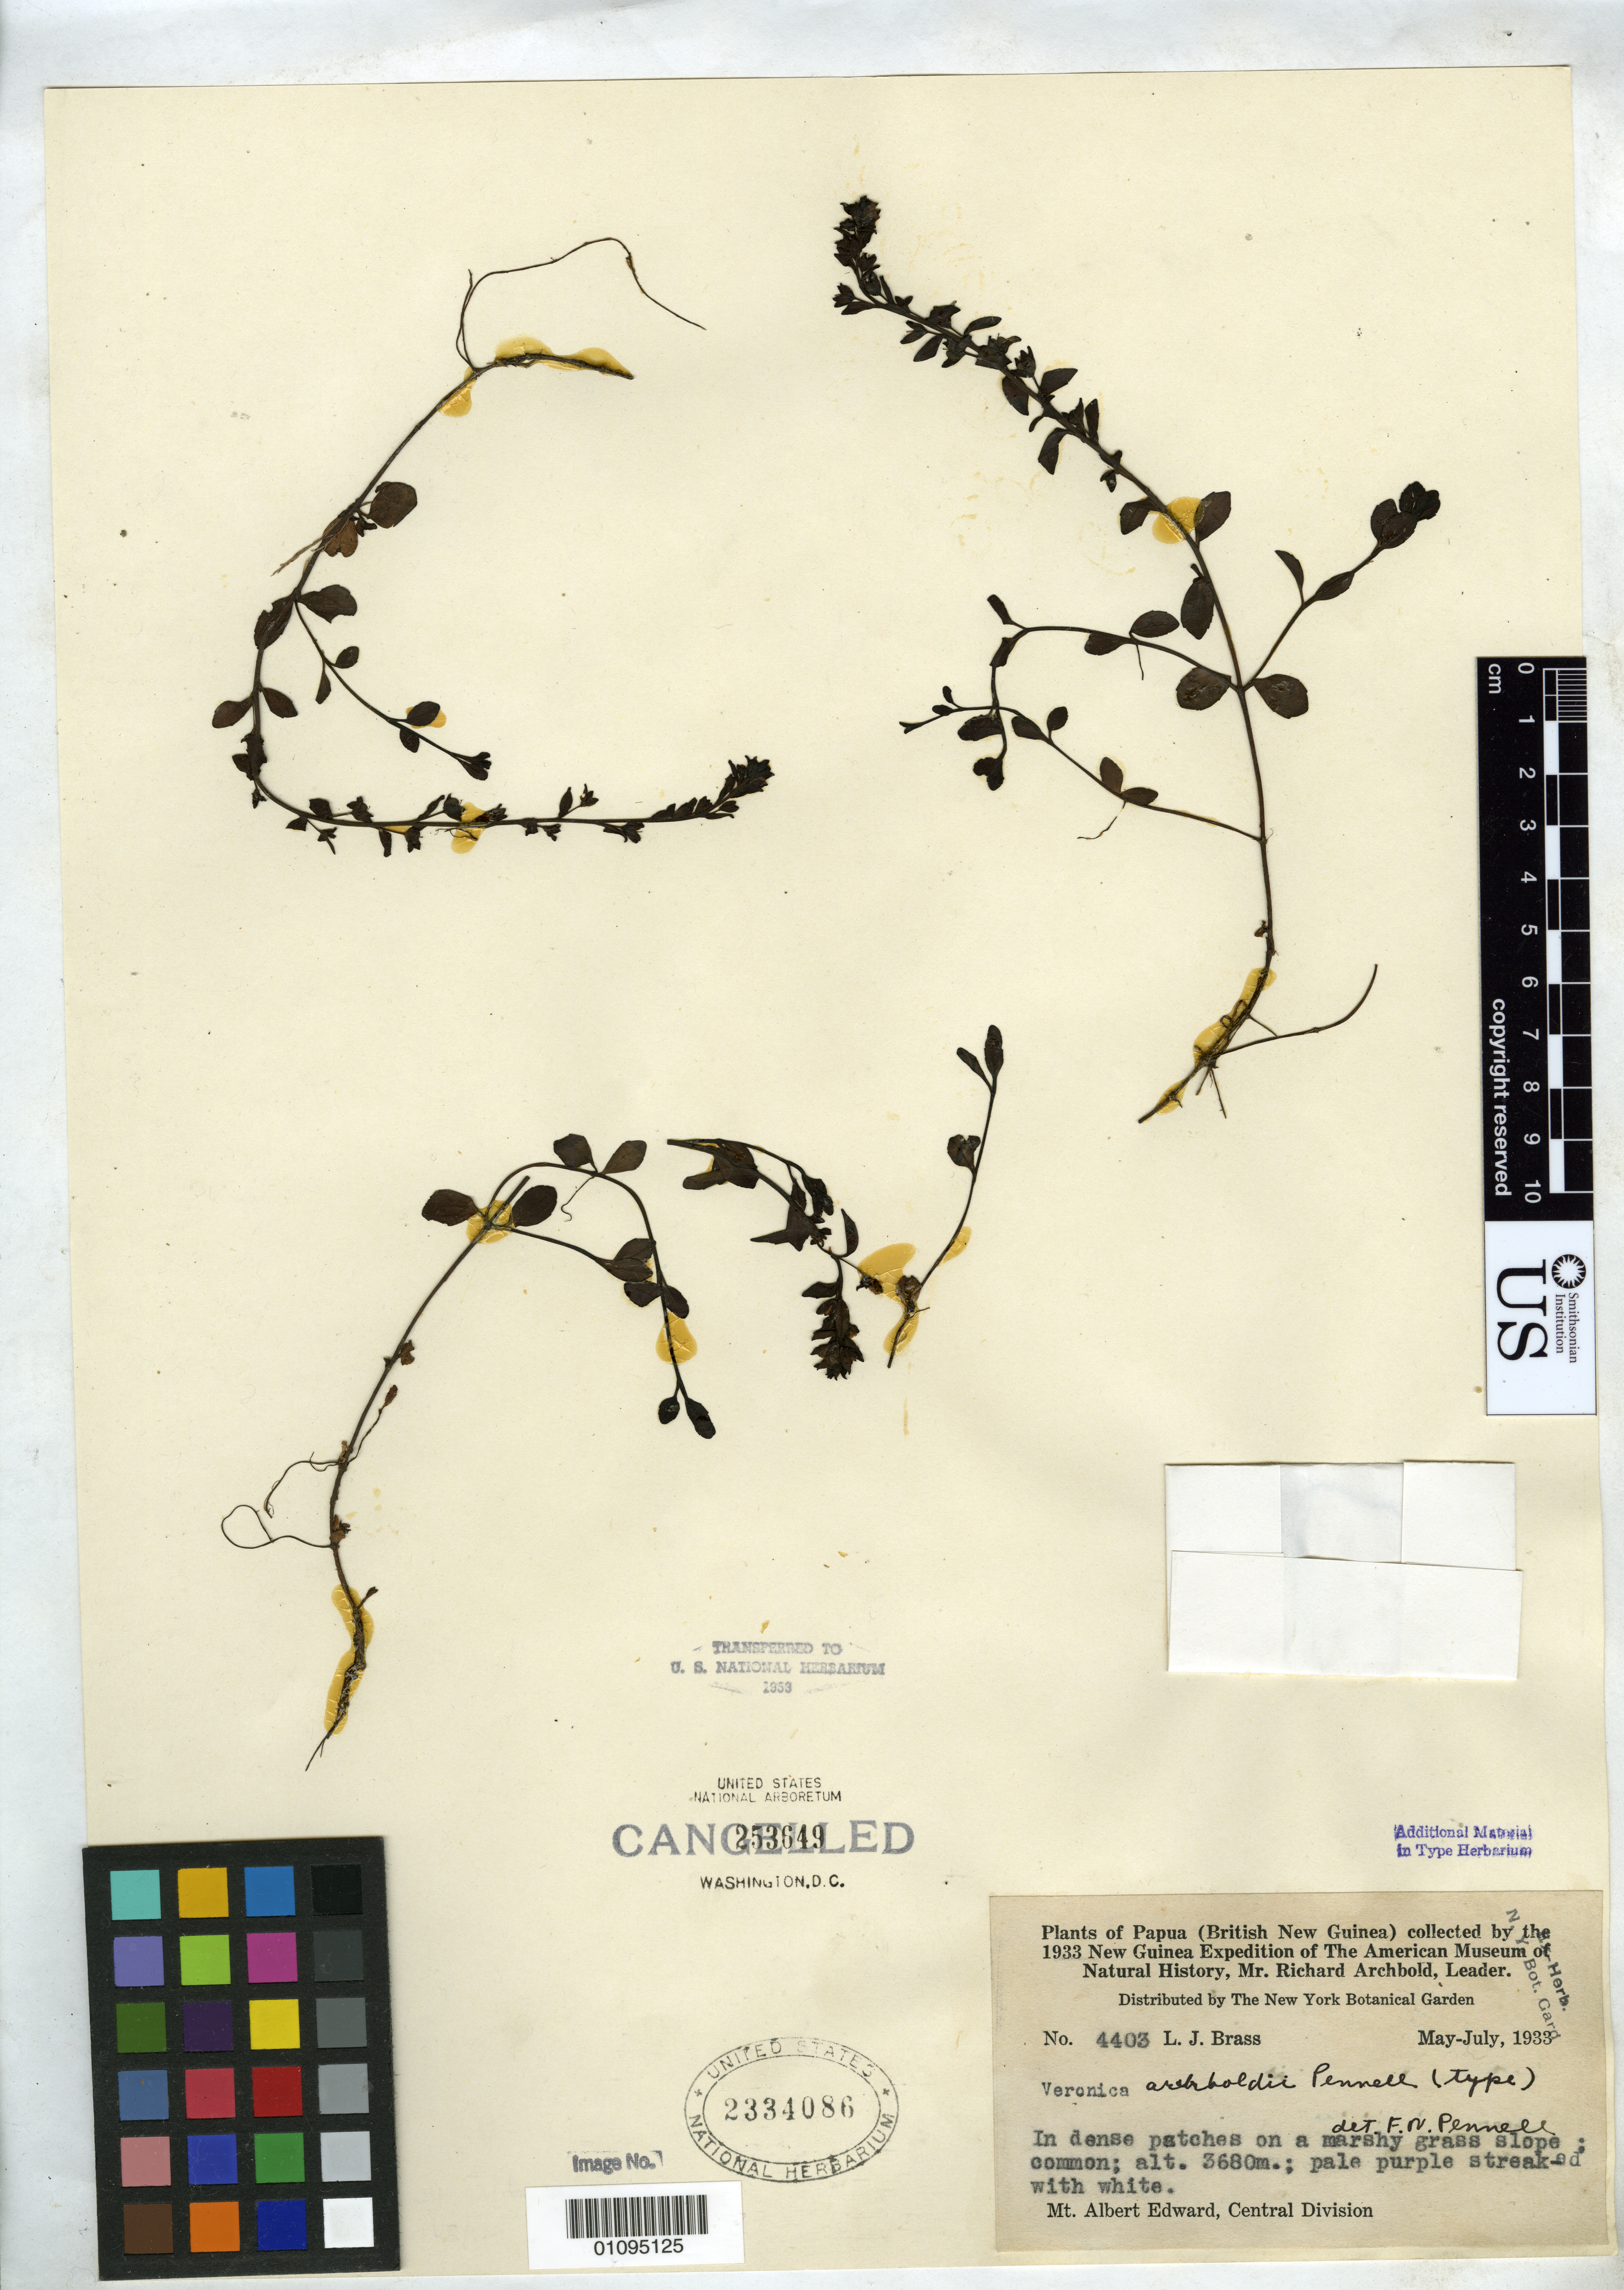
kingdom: Plantae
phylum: Tracheophyta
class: Magnoliopsida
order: Lamiales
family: Plantaginaceae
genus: Veronica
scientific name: Veronica archboldii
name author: Pennell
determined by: Pennell, F. W.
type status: Isotype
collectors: L. J. Brass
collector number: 4403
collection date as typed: May 1933 to -- Jul 1933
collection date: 1933-05/1933-07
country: Papua New Guinea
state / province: Central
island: New Guinea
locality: Mt. Albert Edward.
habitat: In dense patches on a marshy grass slope.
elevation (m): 3680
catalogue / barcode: US 2334086